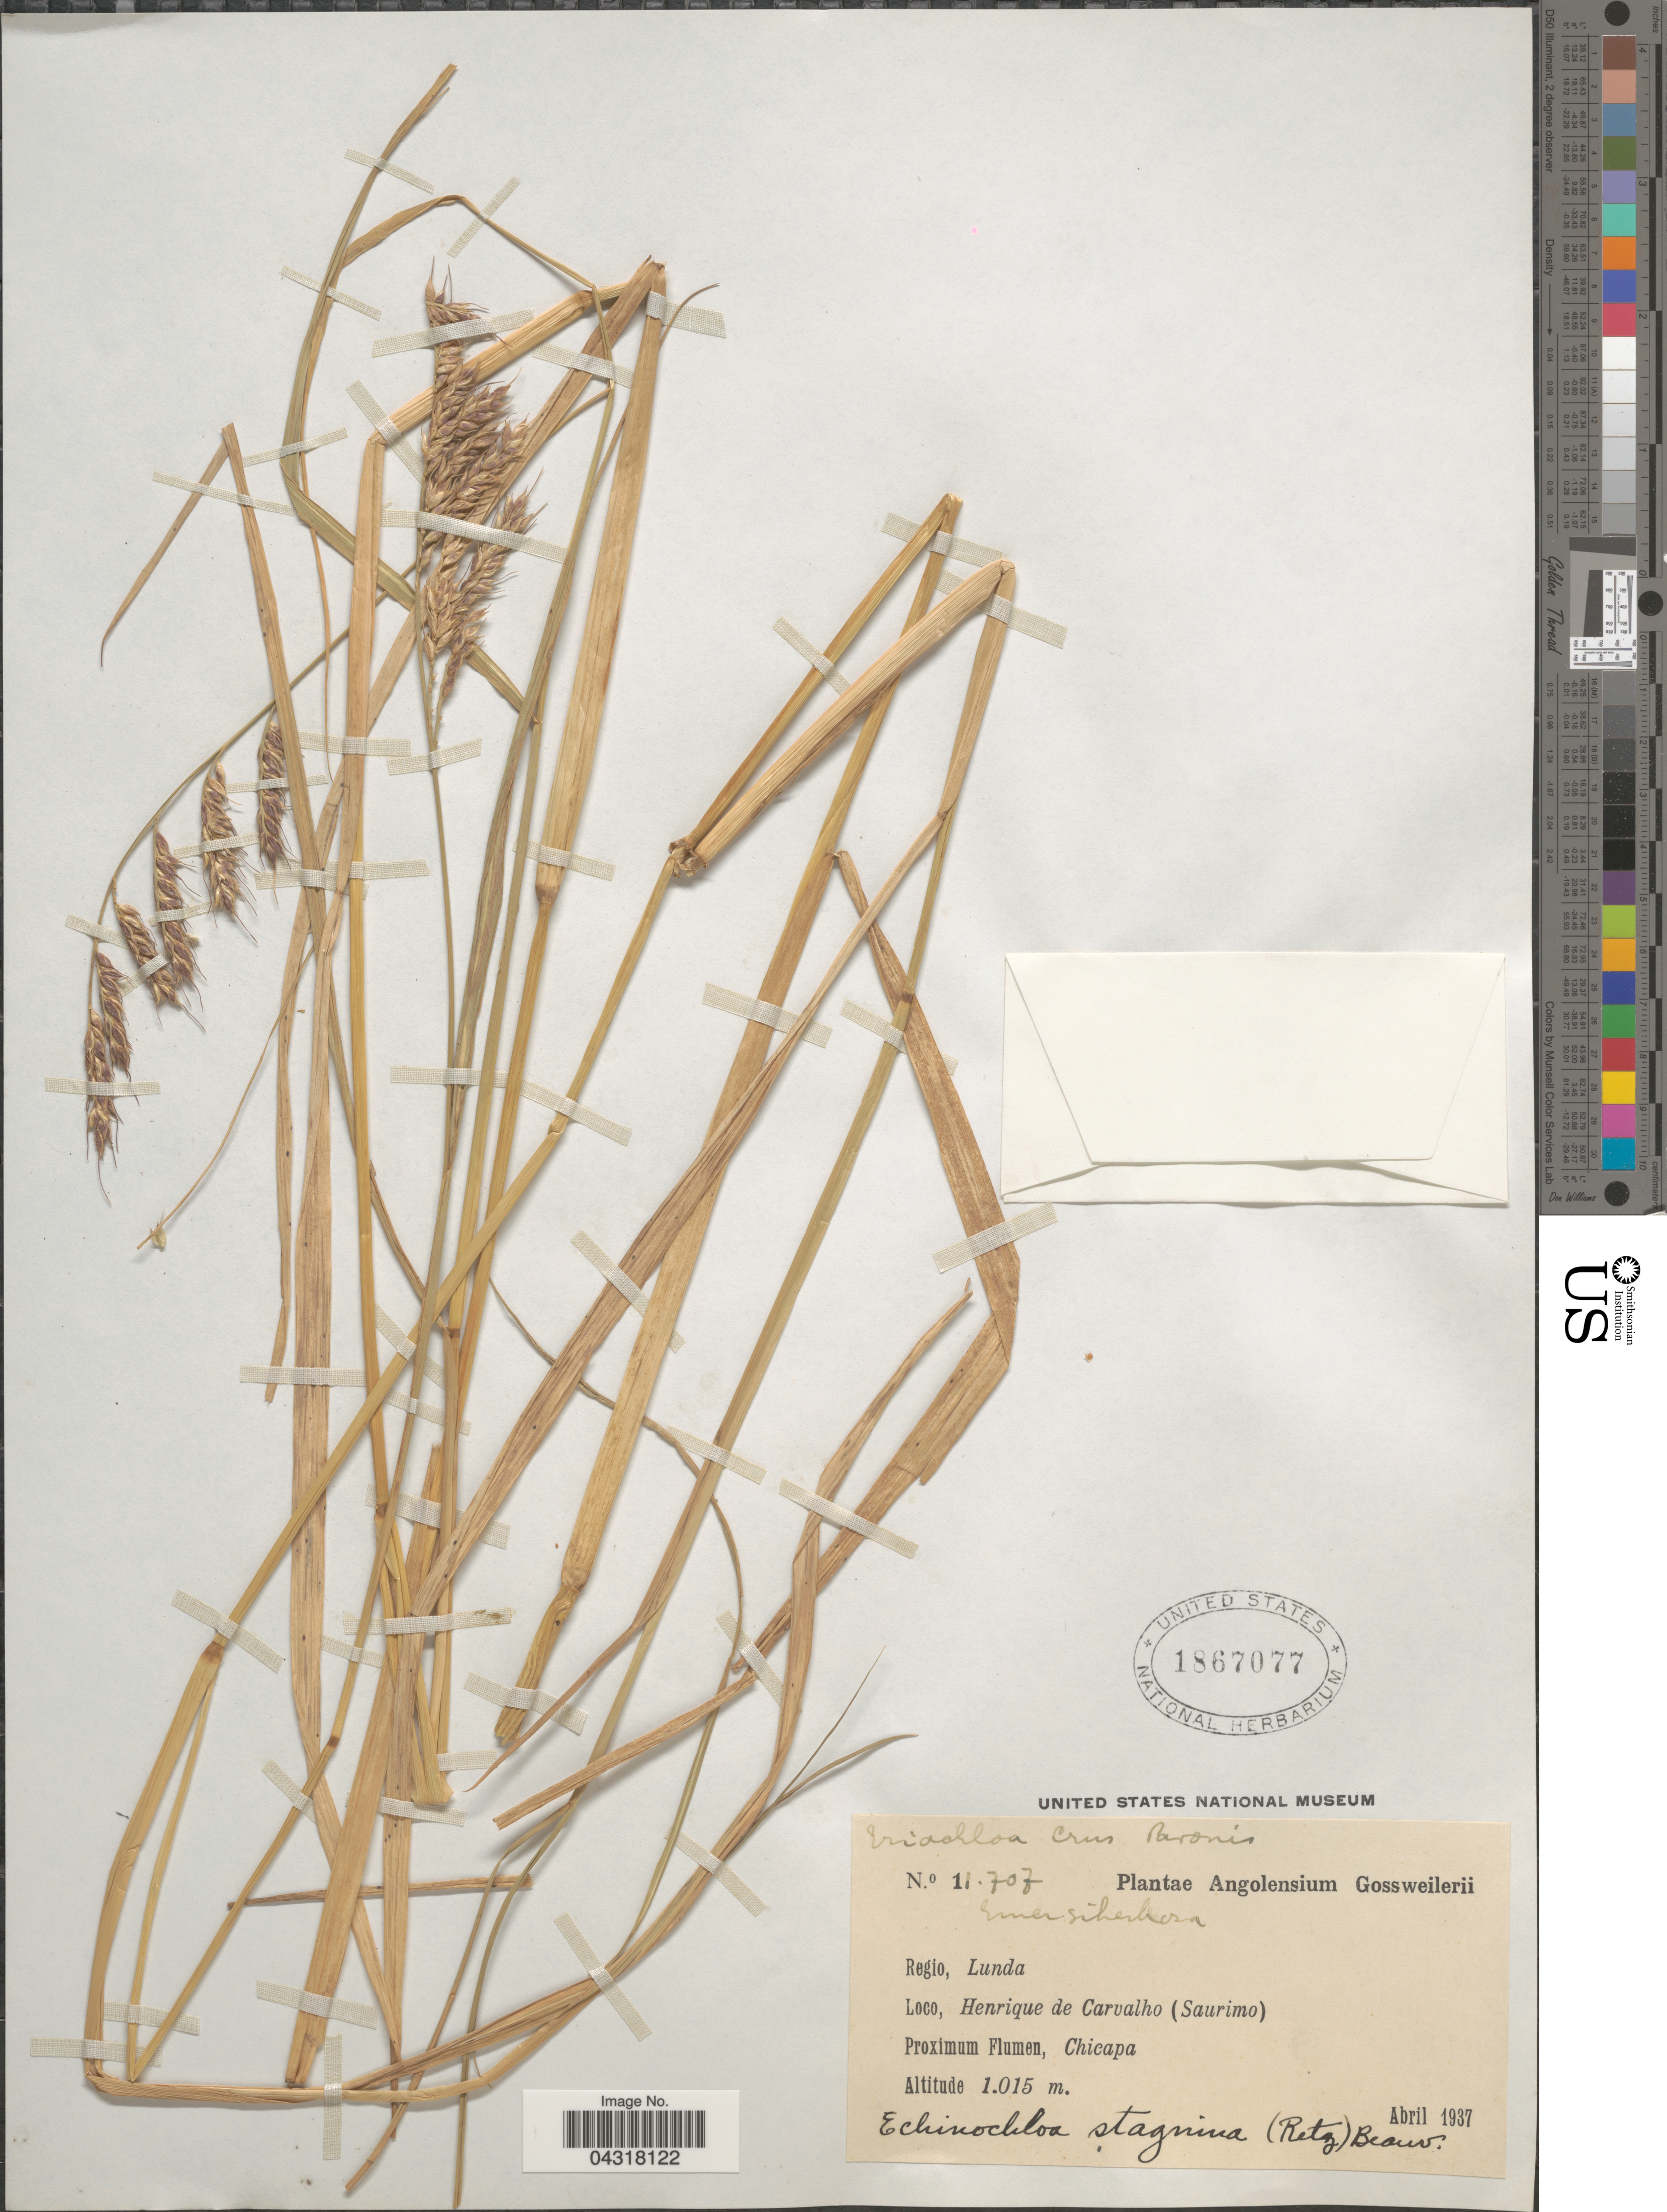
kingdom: Plantae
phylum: Tracheophyta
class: Liliopsida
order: Poales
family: Poaceae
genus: Echinochloa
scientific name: Echinochloa stagnina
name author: (Retz.) P. Beauv.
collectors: -. Gossweiler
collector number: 11707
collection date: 1937-04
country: Angola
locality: Regio, Lunda. Henrique de Carvalho (Saurimo). Proximum Flumen, Chicapa.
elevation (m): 1015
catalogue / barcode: US 1867077